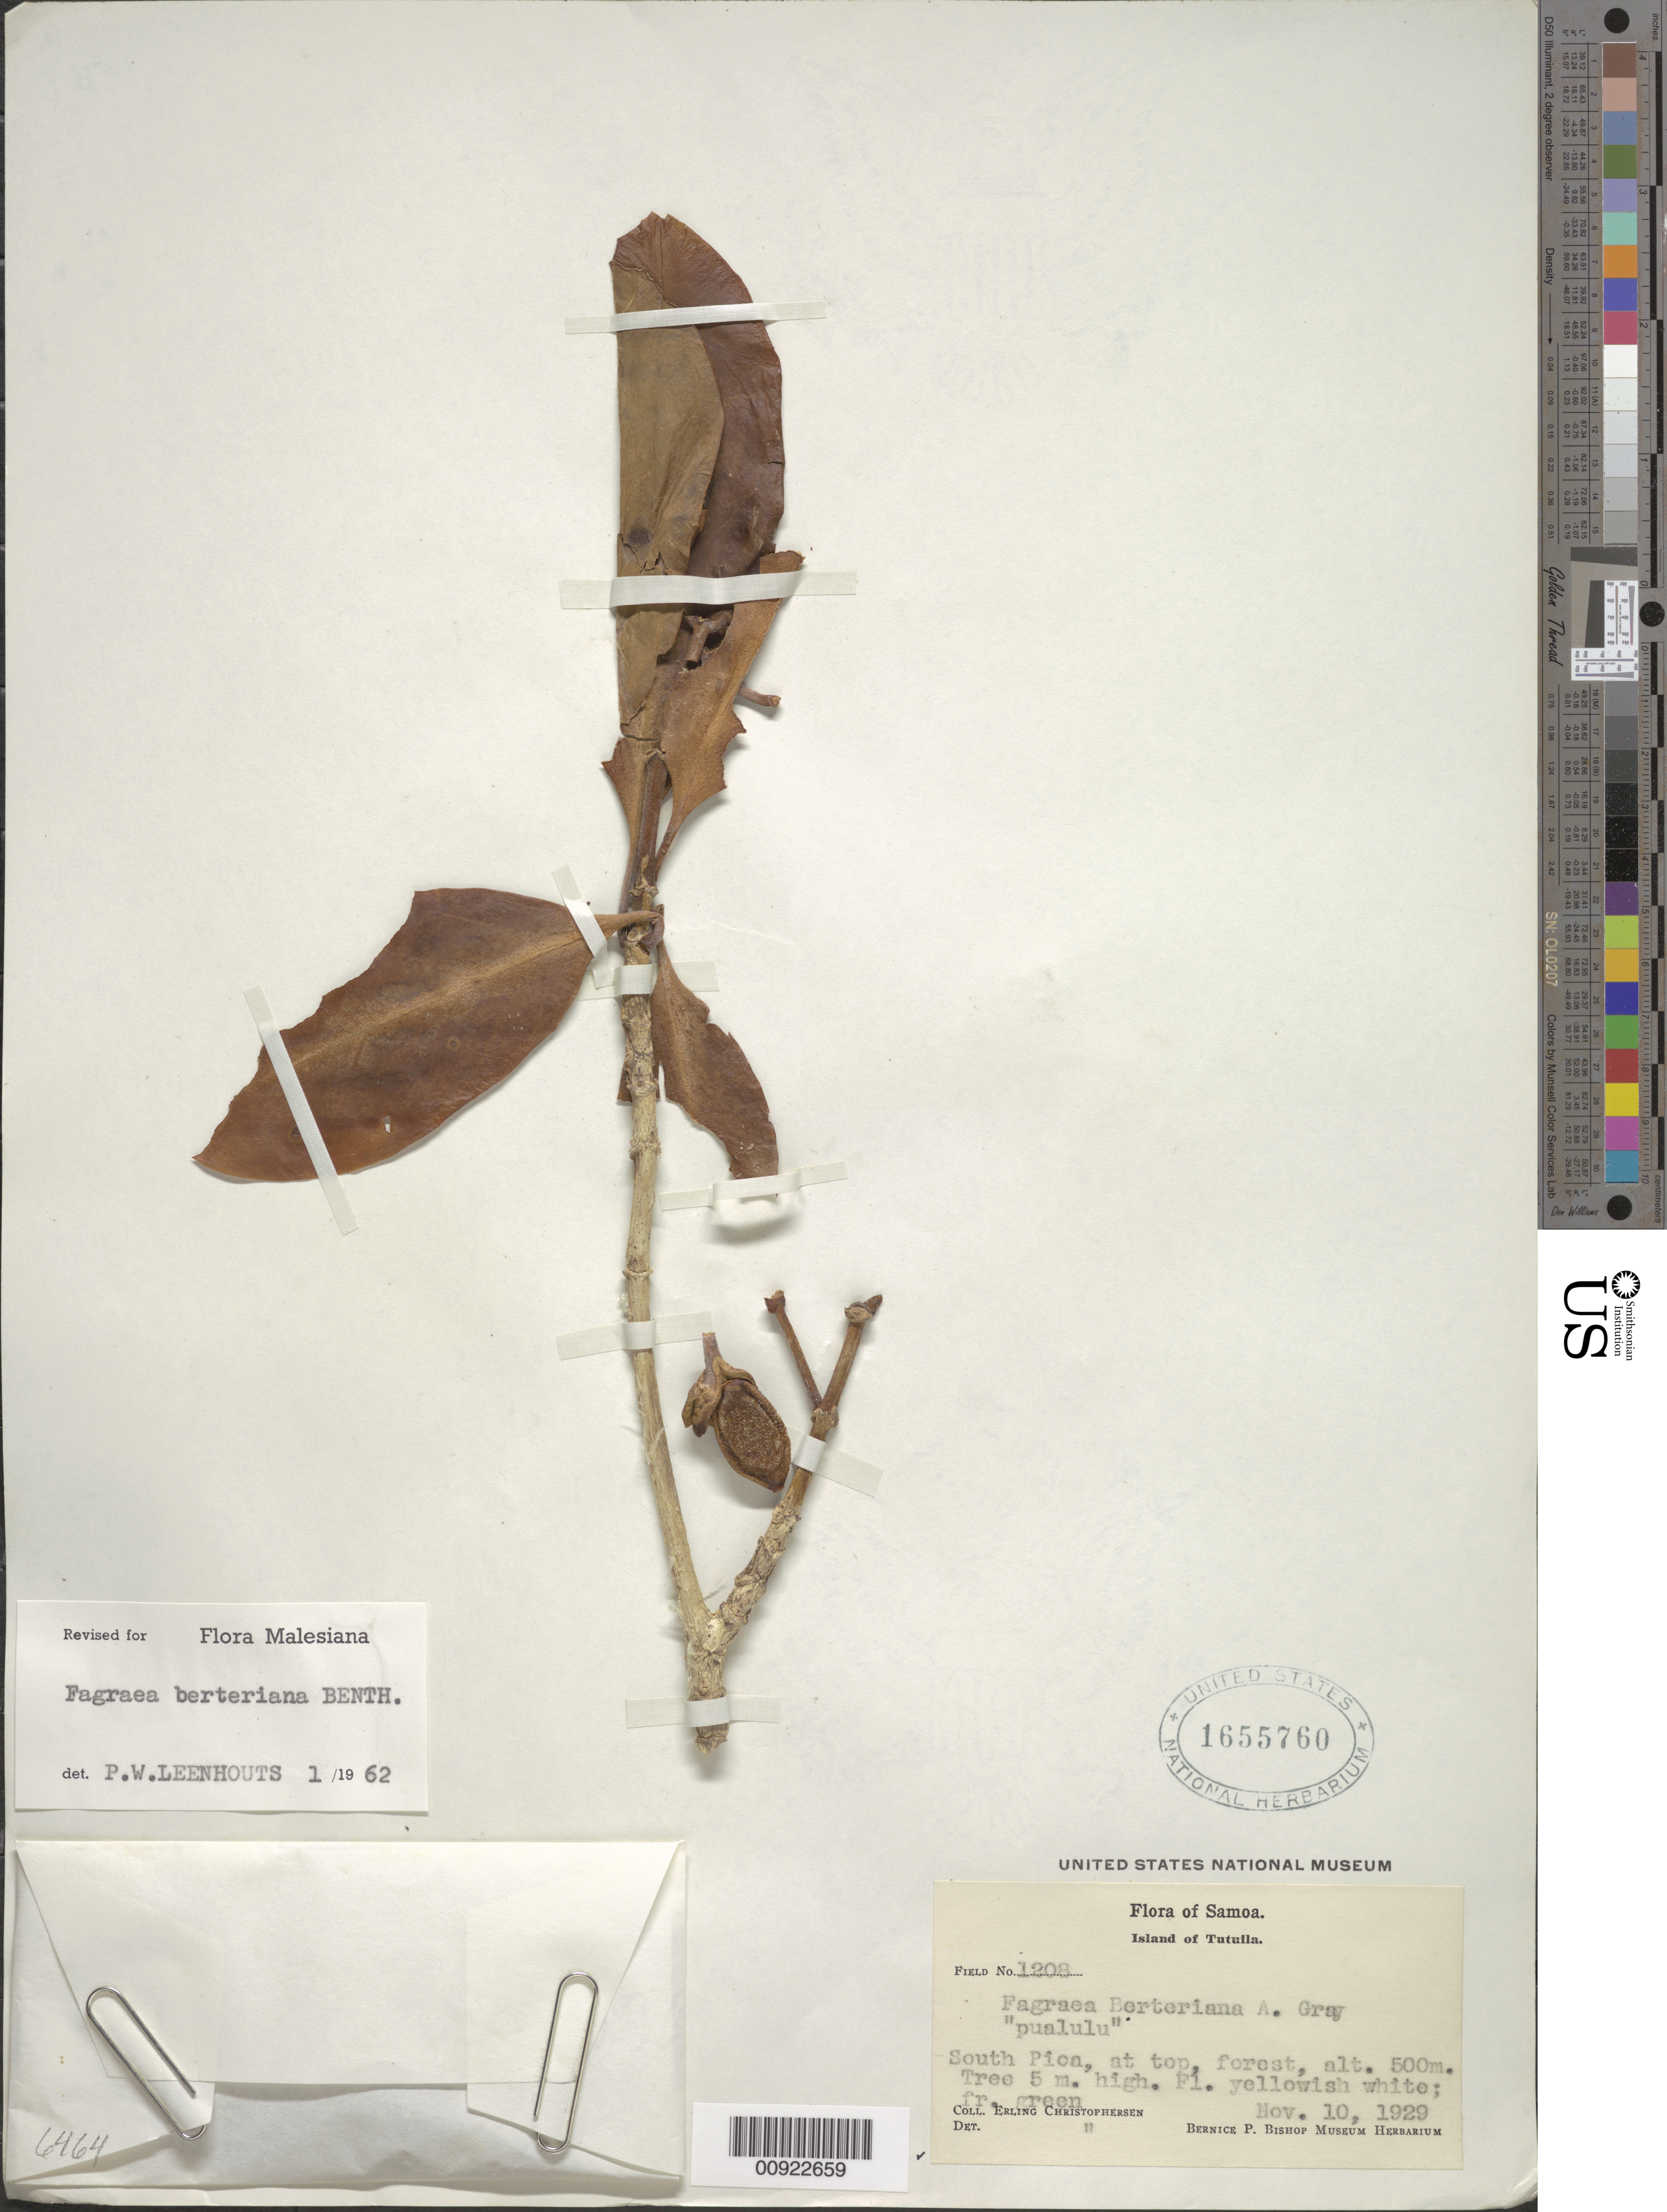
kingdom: Plantae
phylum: Tracheophyta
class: Magnoliopsida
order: Gentianales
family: Gentianaceae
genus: Fagraea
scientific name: Fagraea berteroana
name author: A. Gray ex Benth.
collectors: E. Christophersen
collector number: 1208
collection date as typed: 10 Nov 1929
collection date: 1929-11-10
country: American Samoa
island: Tutua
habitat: Forest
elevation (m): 500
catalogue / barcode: US 1655760